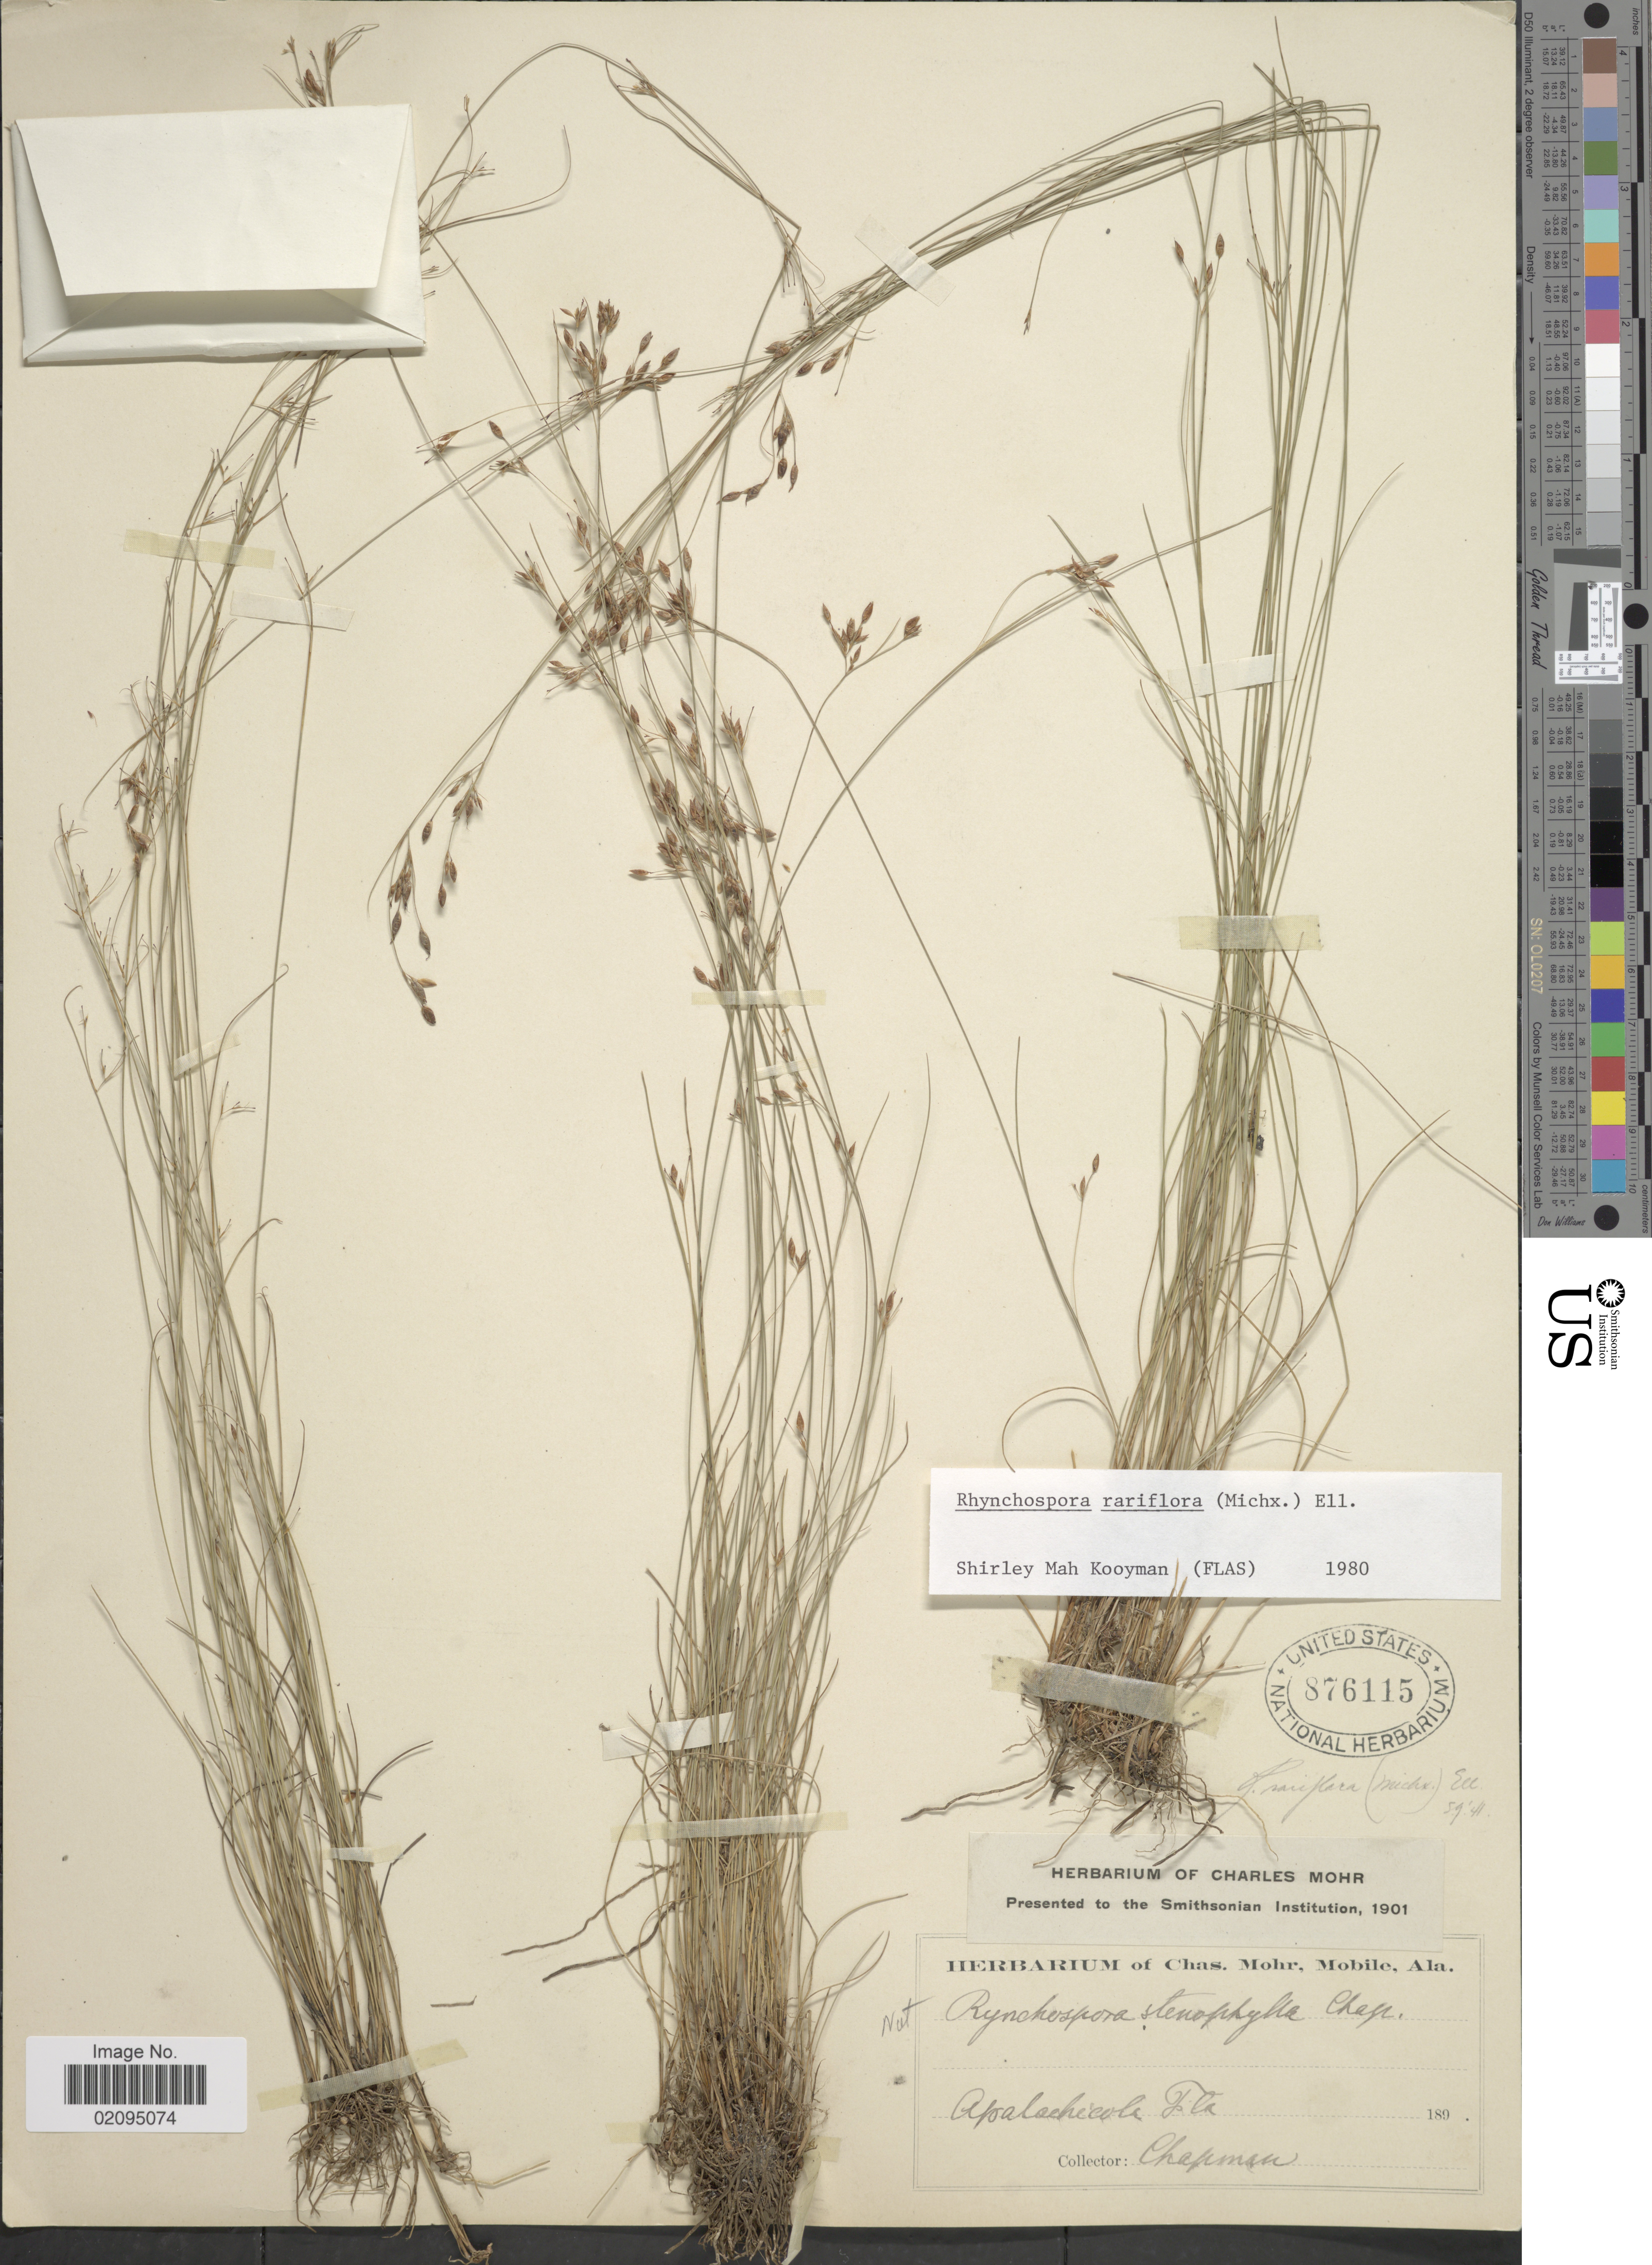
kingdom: Plantae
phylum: Tracheophyta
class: Liliopsida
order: Poales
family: Cyperaceae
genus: Rhynchospora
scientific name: Rhynchospora rariflora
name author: (Michx.) Elliott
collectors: A. Chapman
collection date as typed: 189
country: United States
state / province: Florida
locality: Apalachicola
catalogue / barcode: US 876115